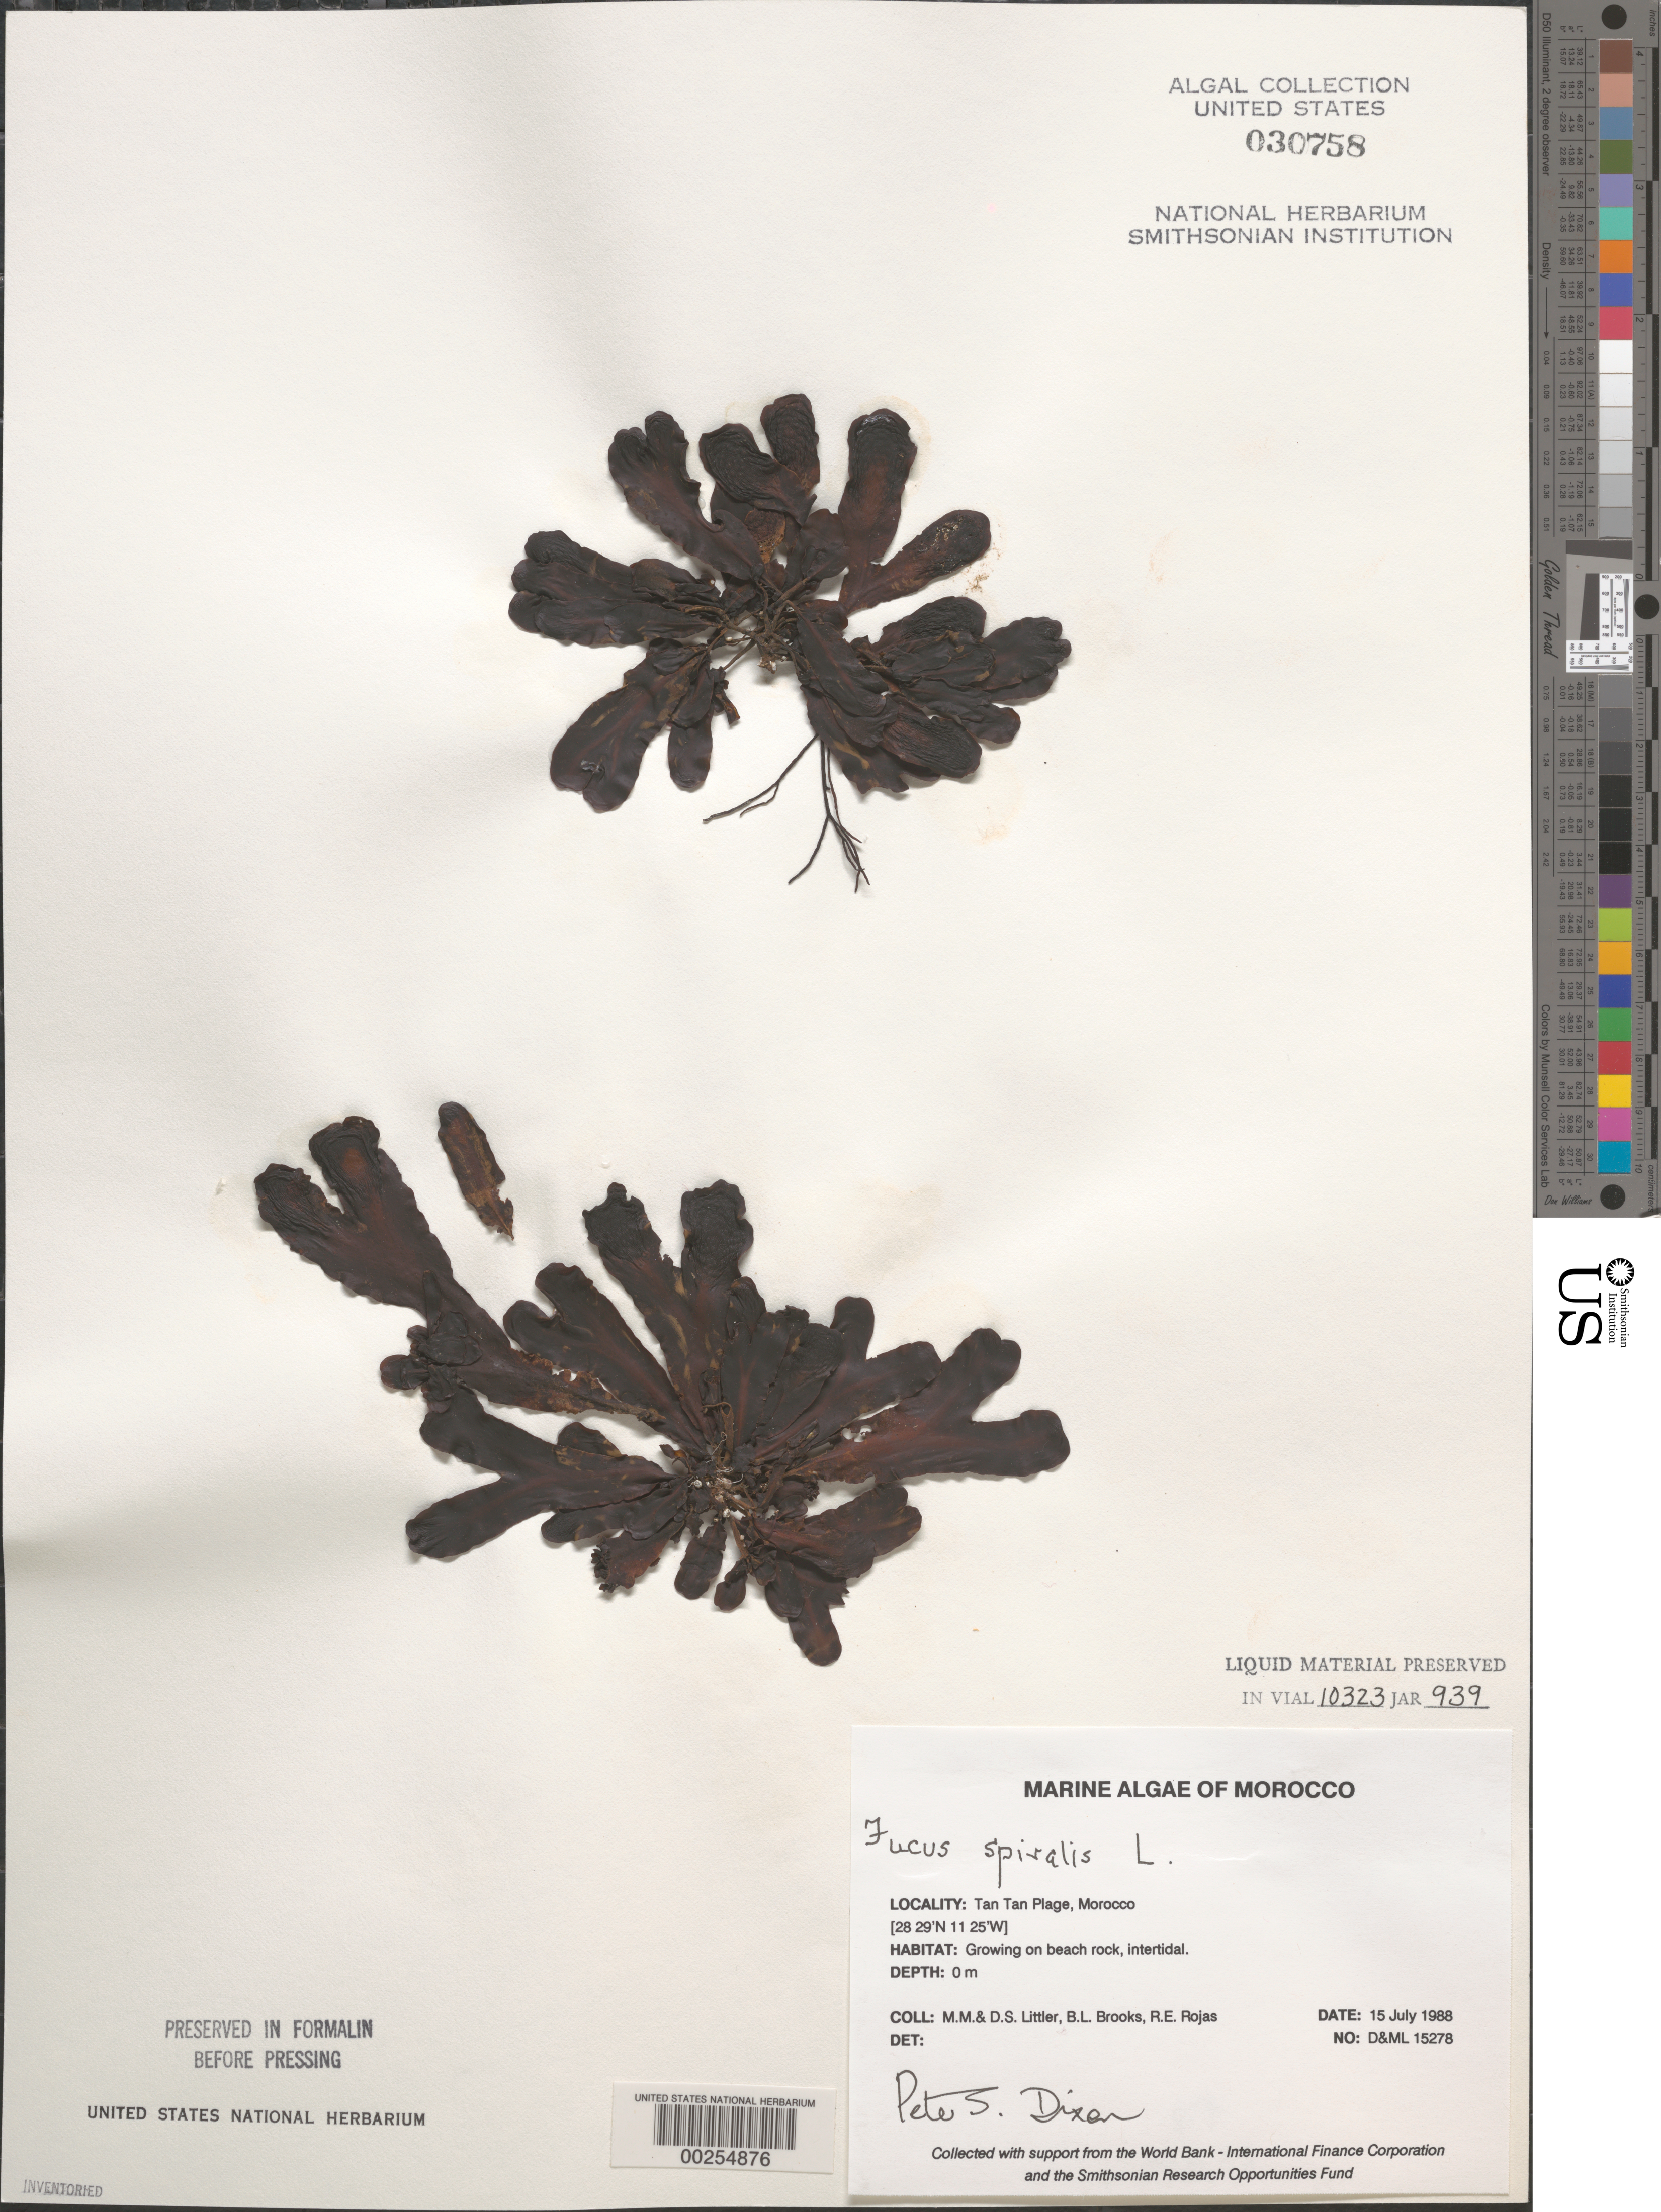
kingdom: Chromista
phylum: Ochrophyta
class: Phaeophyceae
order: Fucales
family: Fucaceae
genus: Fucus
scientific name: Fucus spiralis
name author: L.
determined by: Dixon, P. S.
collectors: M. M. Littler, D. S. Littler, B. Brooks & R. Rojas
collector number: D&ML 15278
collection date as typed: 15 Jul 1988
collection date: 1988-07-15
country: Morocco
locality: Tan Tan Plage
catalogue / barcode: US 30758